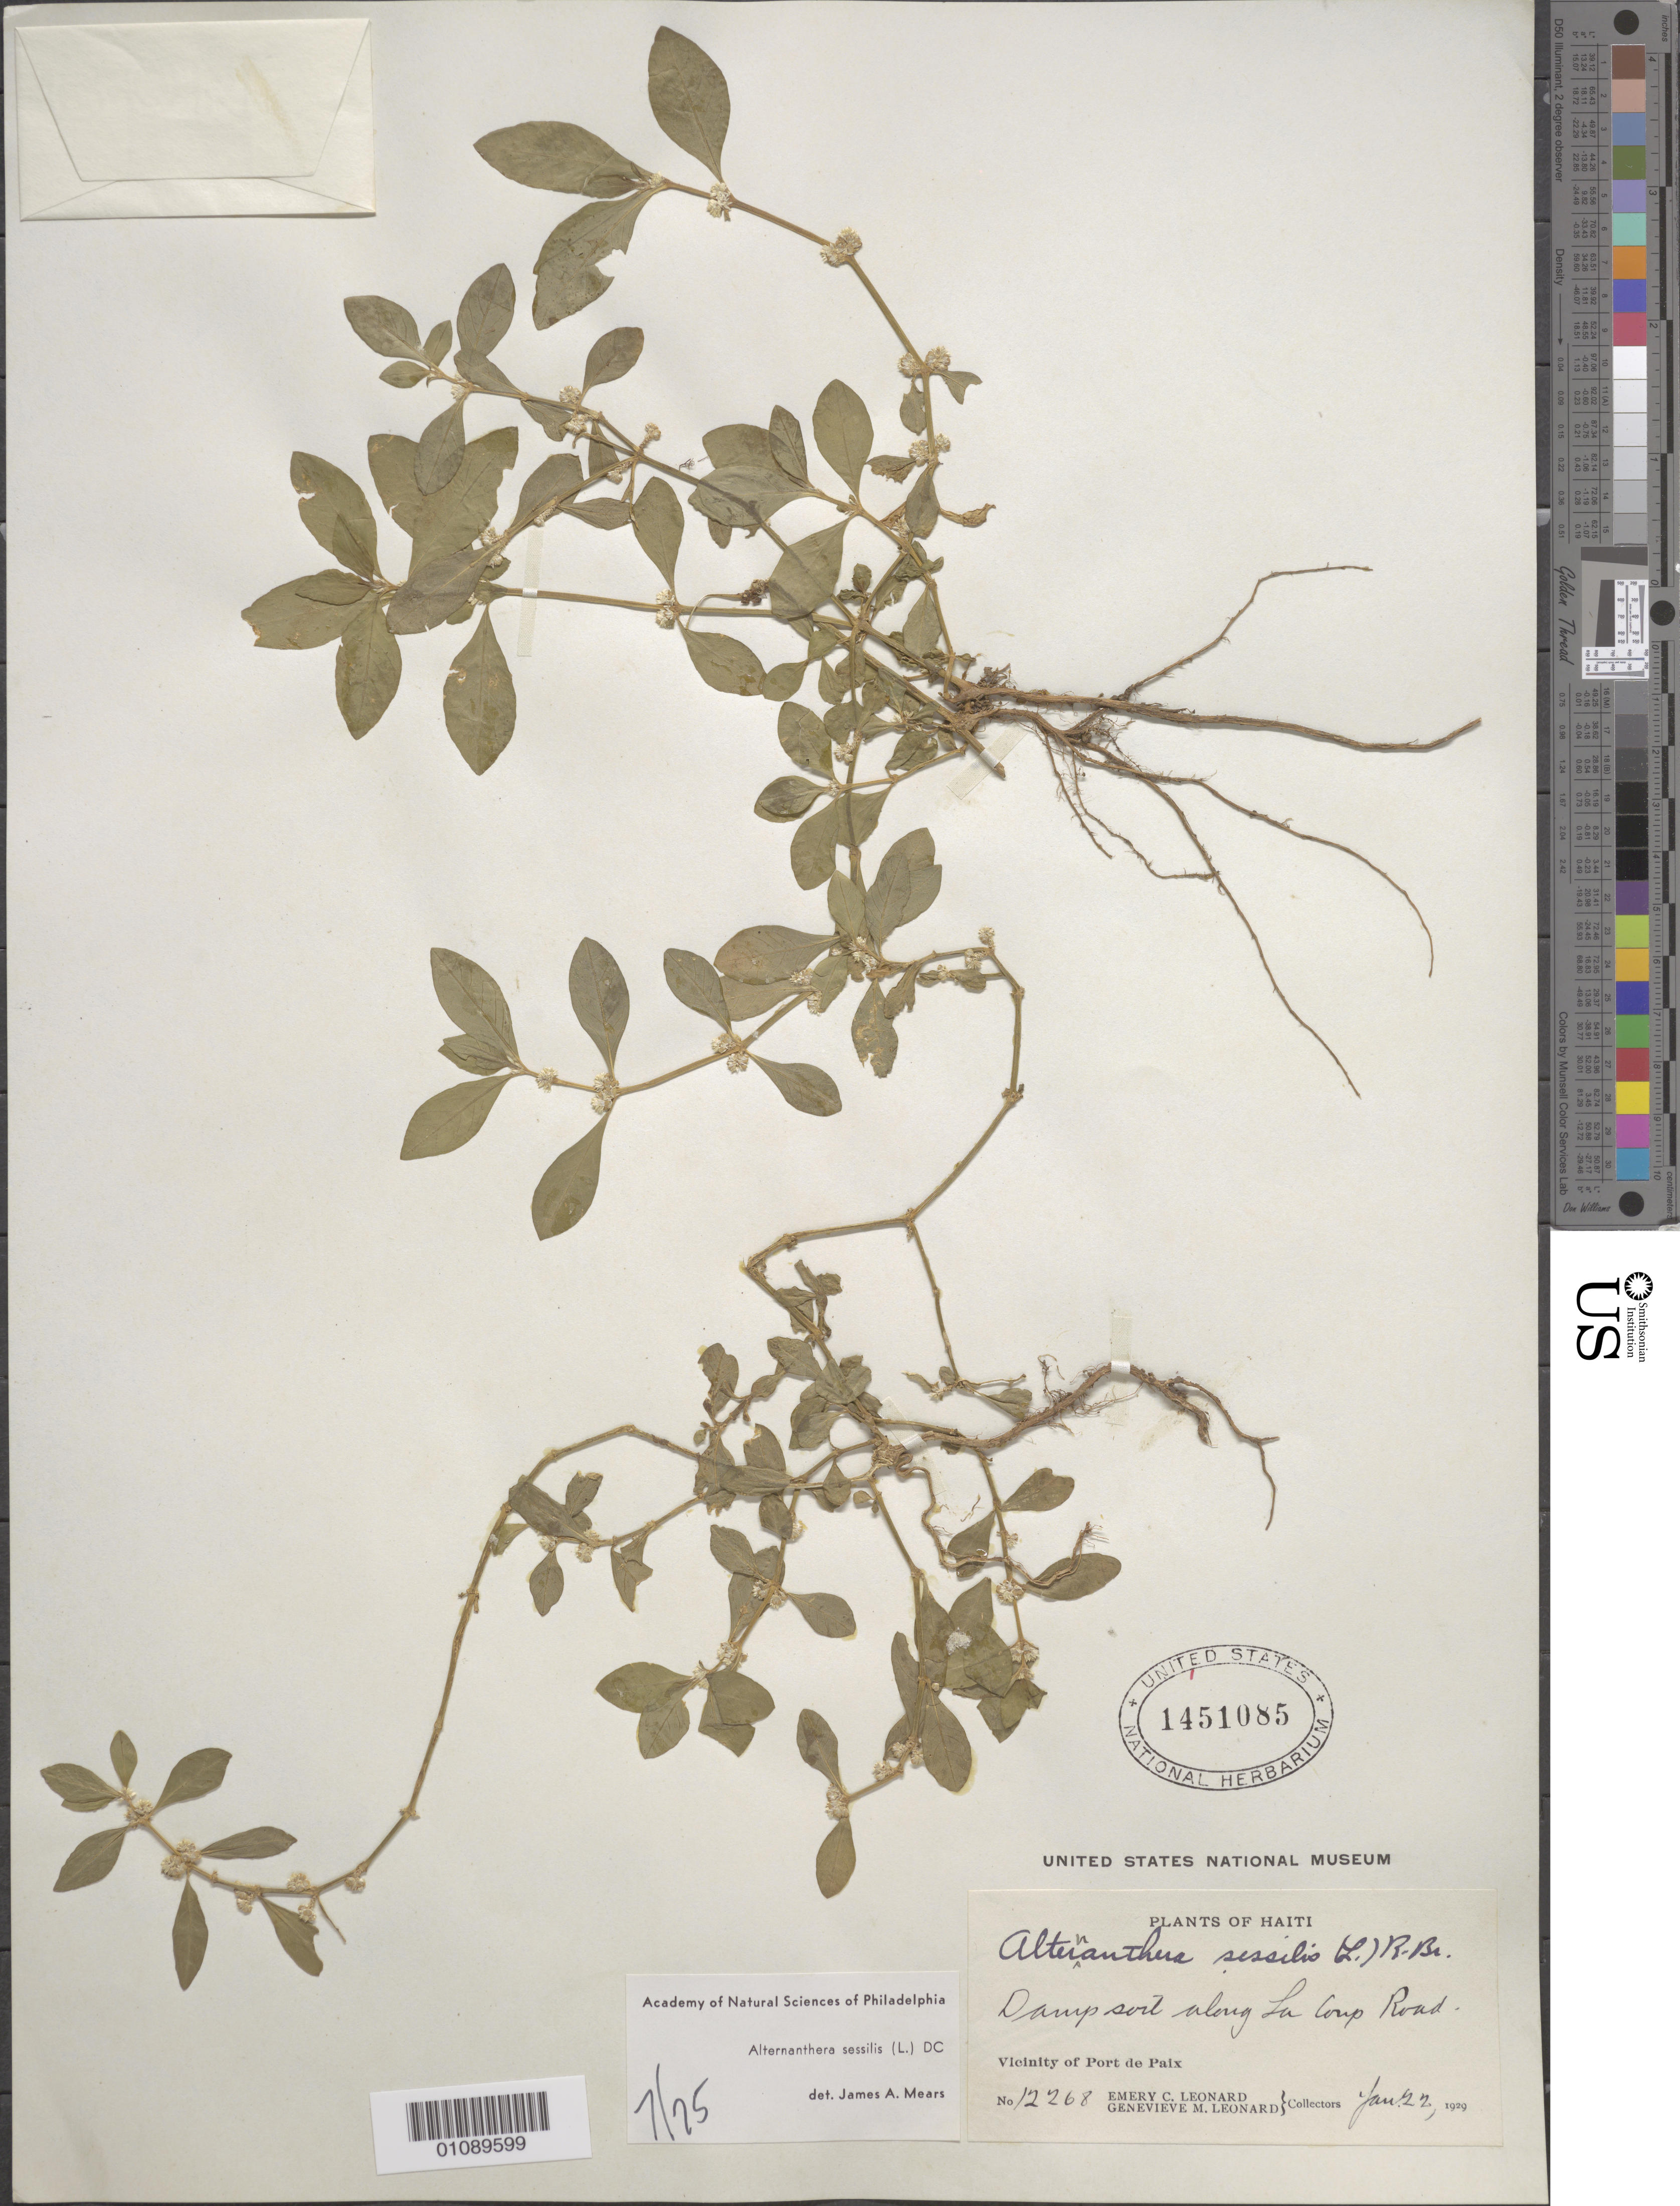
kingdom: Plantae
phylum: Tracheophyta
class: Magnoliopsida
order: Caryophyllales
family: Amaranthaceae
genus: Alternanthera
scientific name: Alternanthera sessilis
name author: (L.) DC.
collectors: E. C. Leonard & G. M. Leonard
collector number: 12268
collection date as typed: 22 Jan 1929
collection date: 1929-01-22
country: Haiti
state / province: Nord-Óuest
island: Hispaniola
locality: Vicinity of Port de Paix. Along La Coup Road.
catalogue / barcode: US 1451085